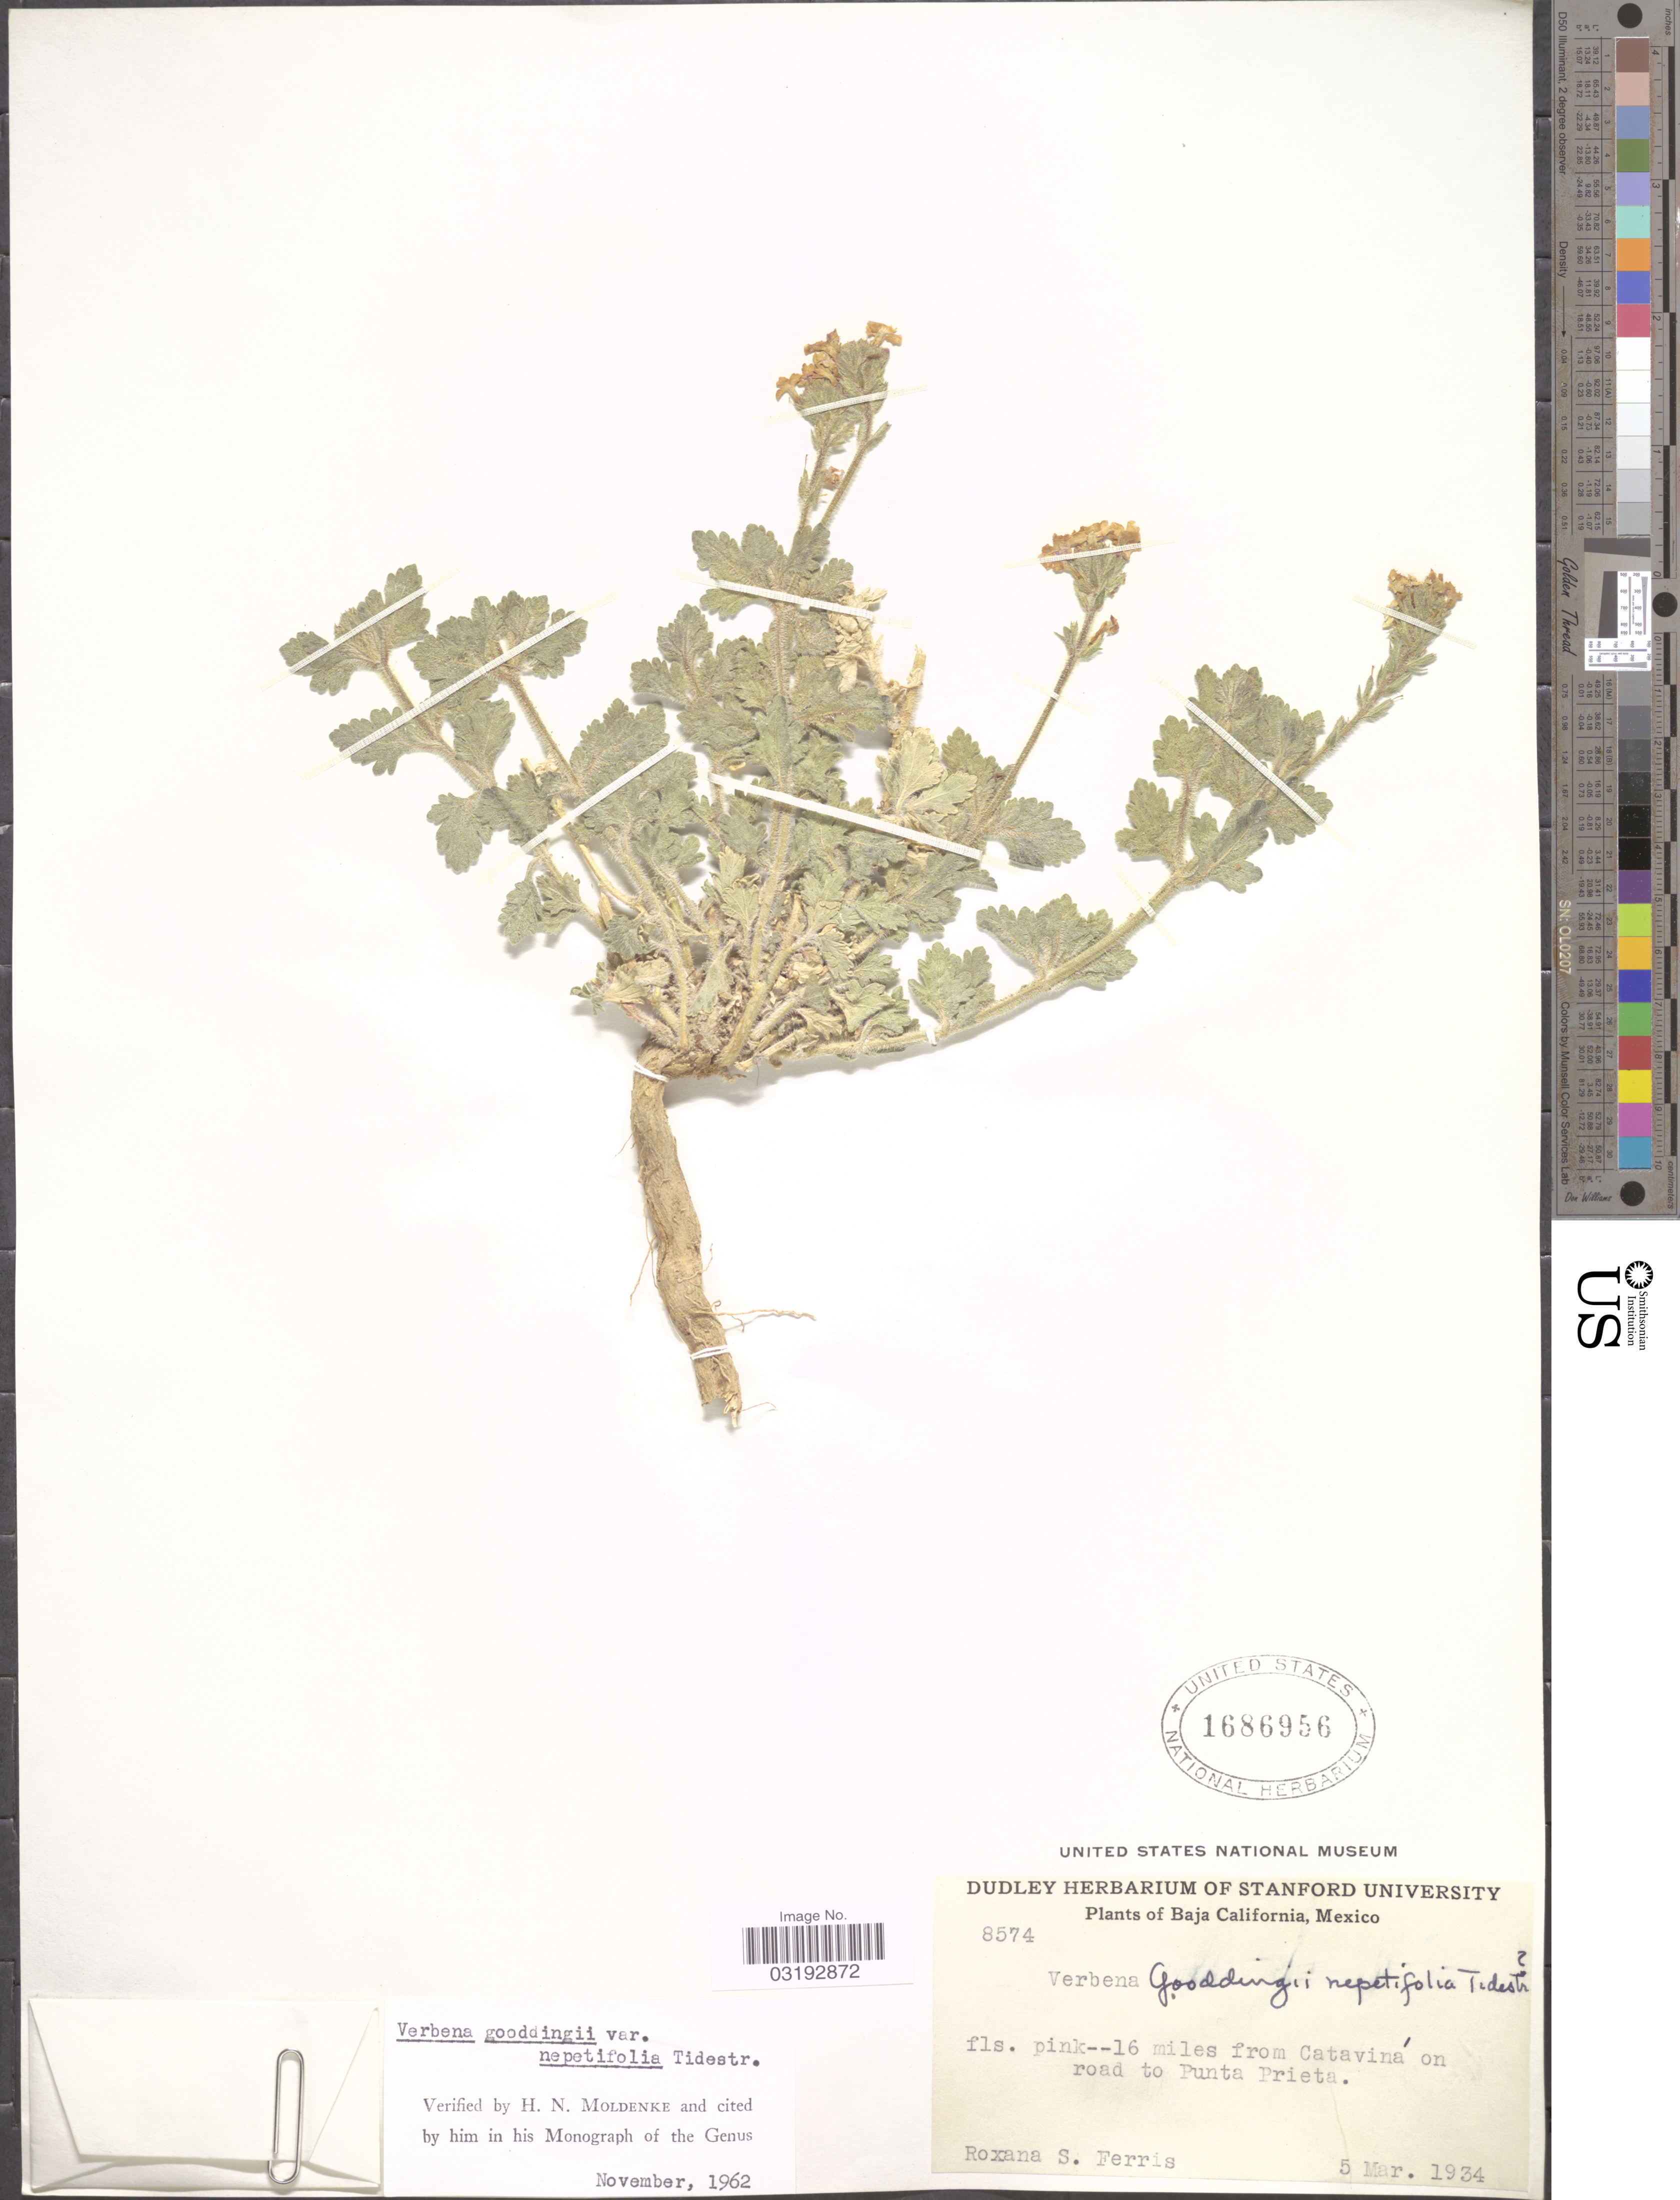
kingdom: Plantae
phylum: Tracheophyta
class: Magnoliopsida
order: Lamiales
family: Verbenaceae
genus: Verbena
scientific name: Verbena gooddingii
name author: Briq.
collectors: R. S. Ferris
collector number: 8574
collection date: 1934-03-05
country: Mexico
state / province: Baja California Norte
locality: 16 miles from Cataviná on road to Punta Prieta.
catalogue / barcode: US 1686956